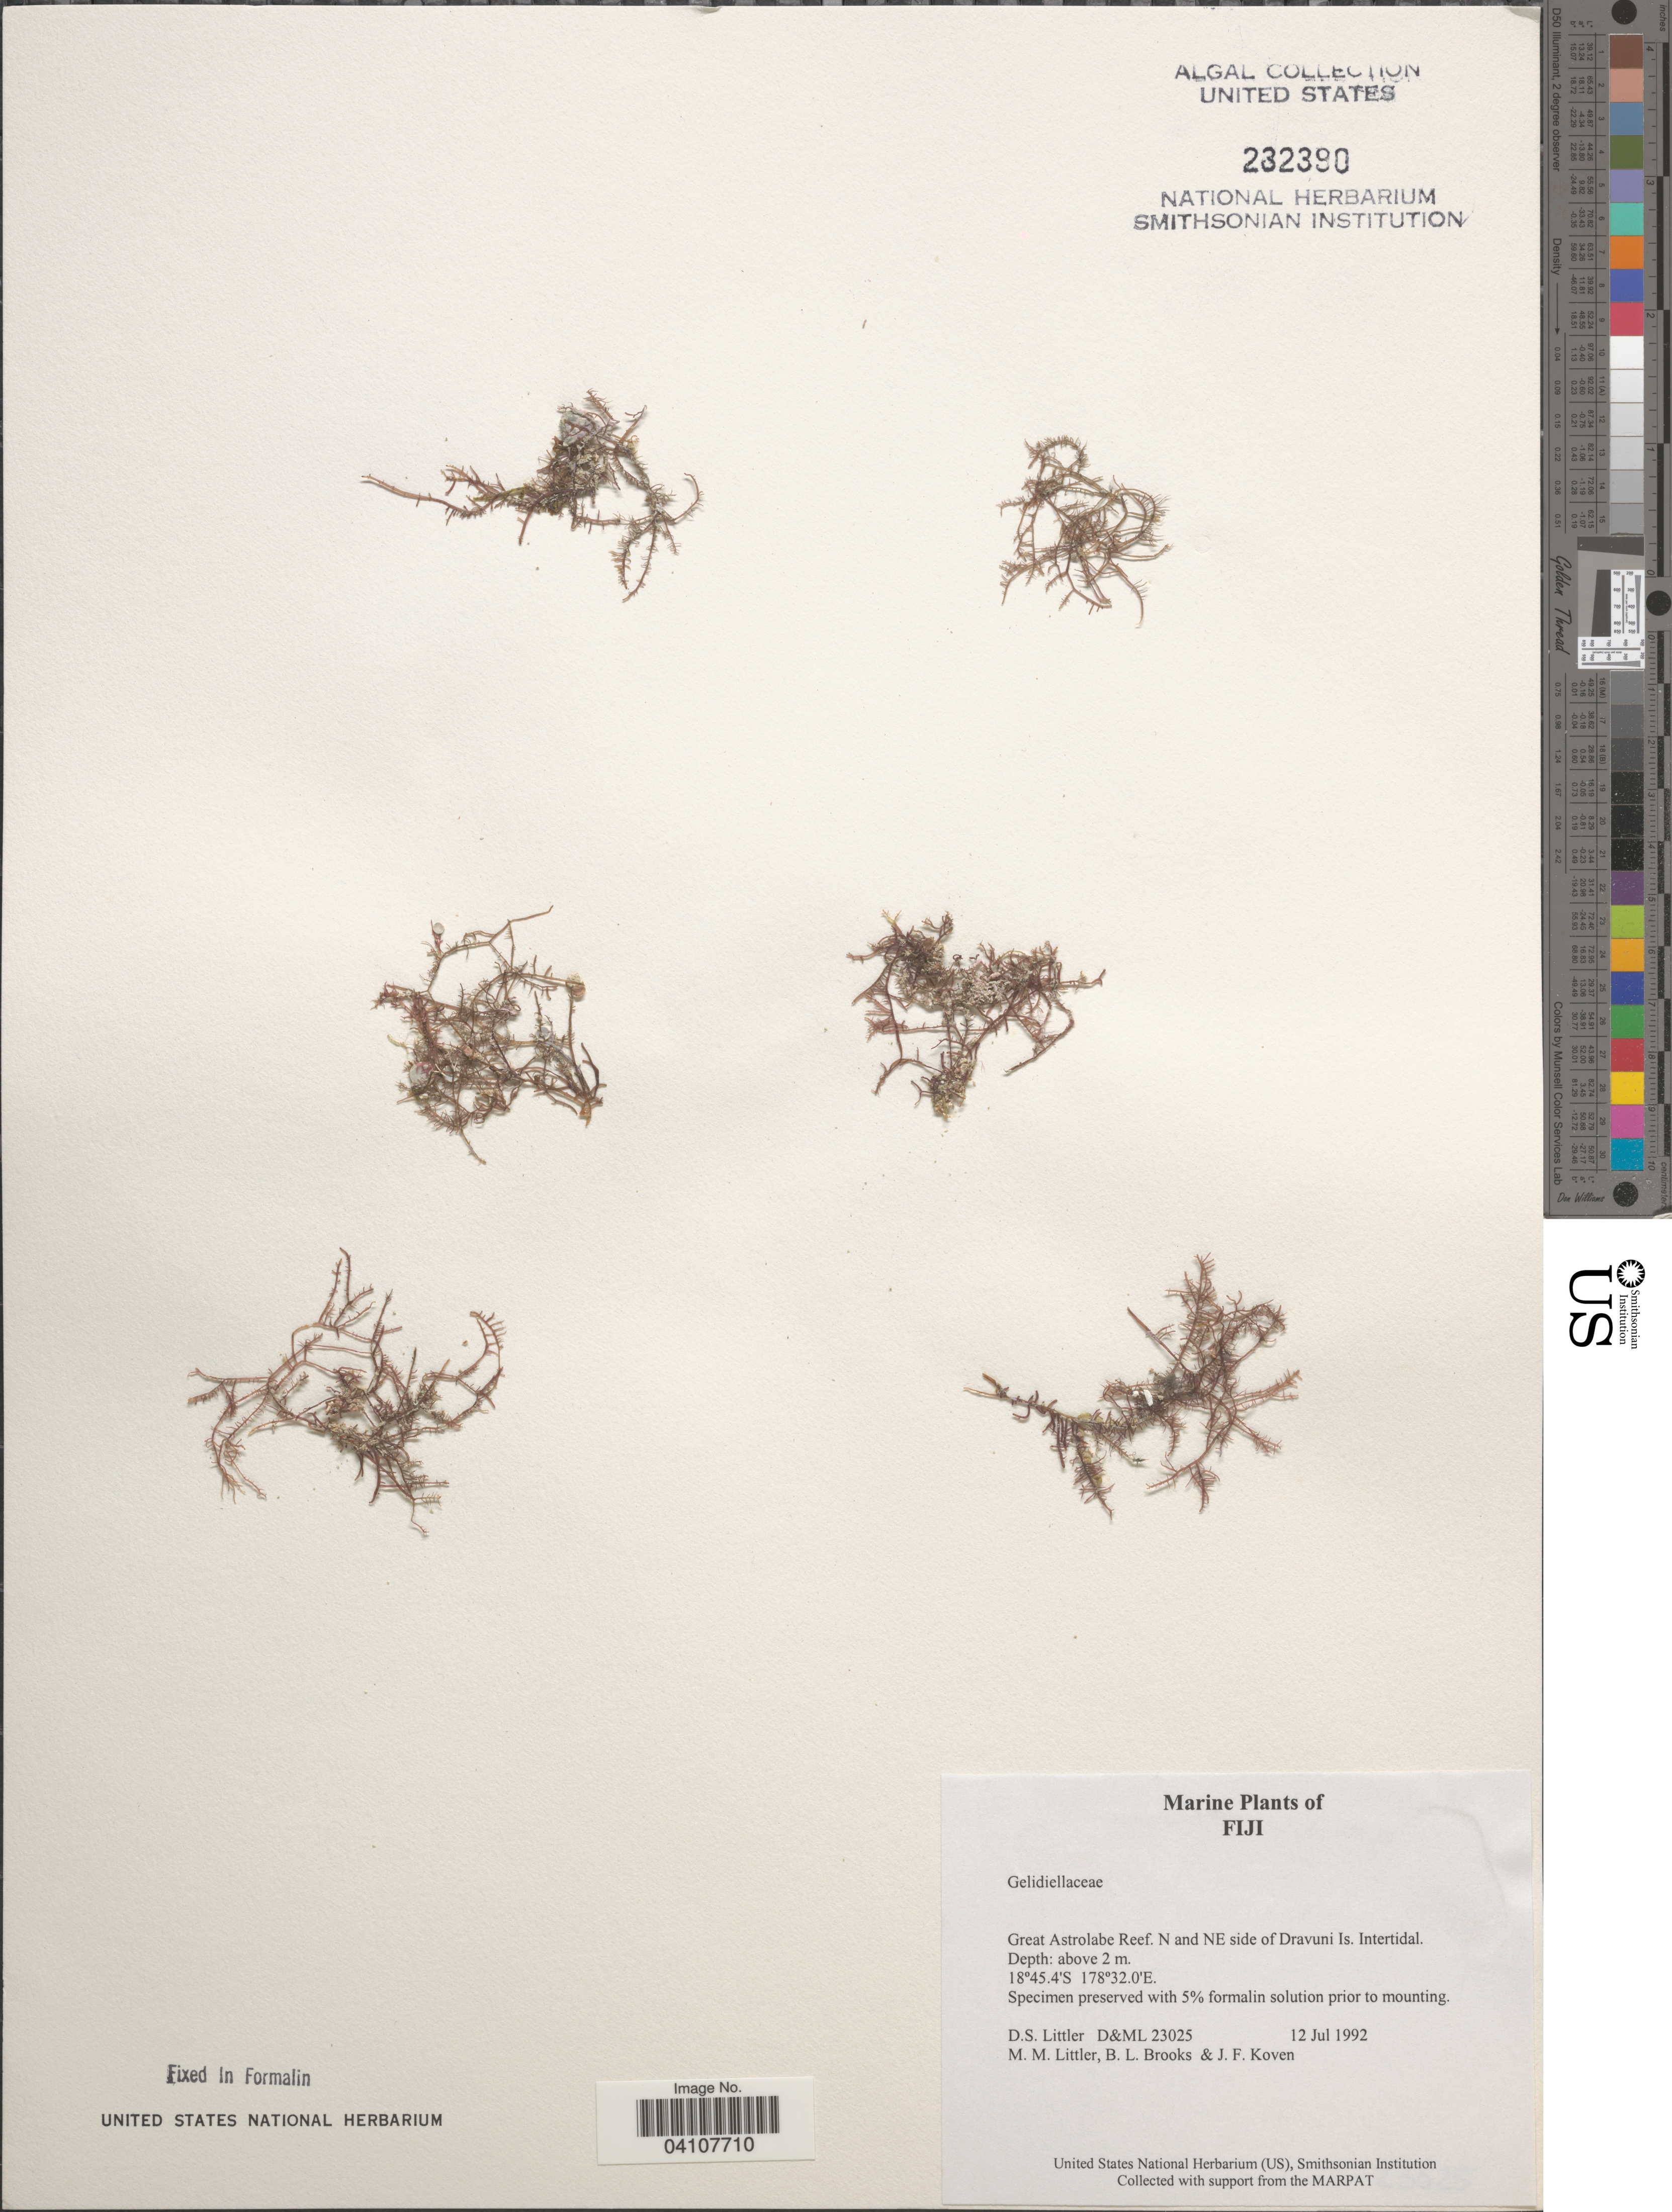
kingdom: Plantae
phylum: Rhodophyta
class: Florideophyceae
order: Gelidiales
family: Gelidiellaceae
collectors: D. S. Littler, B. Brooks & J. Koven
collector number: D&ML23025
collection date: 1992-07-12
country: Fiji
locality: Great Astrolabe Reef. N and NE side of Dravuni Is. Intertidal.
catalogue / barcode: US 232390